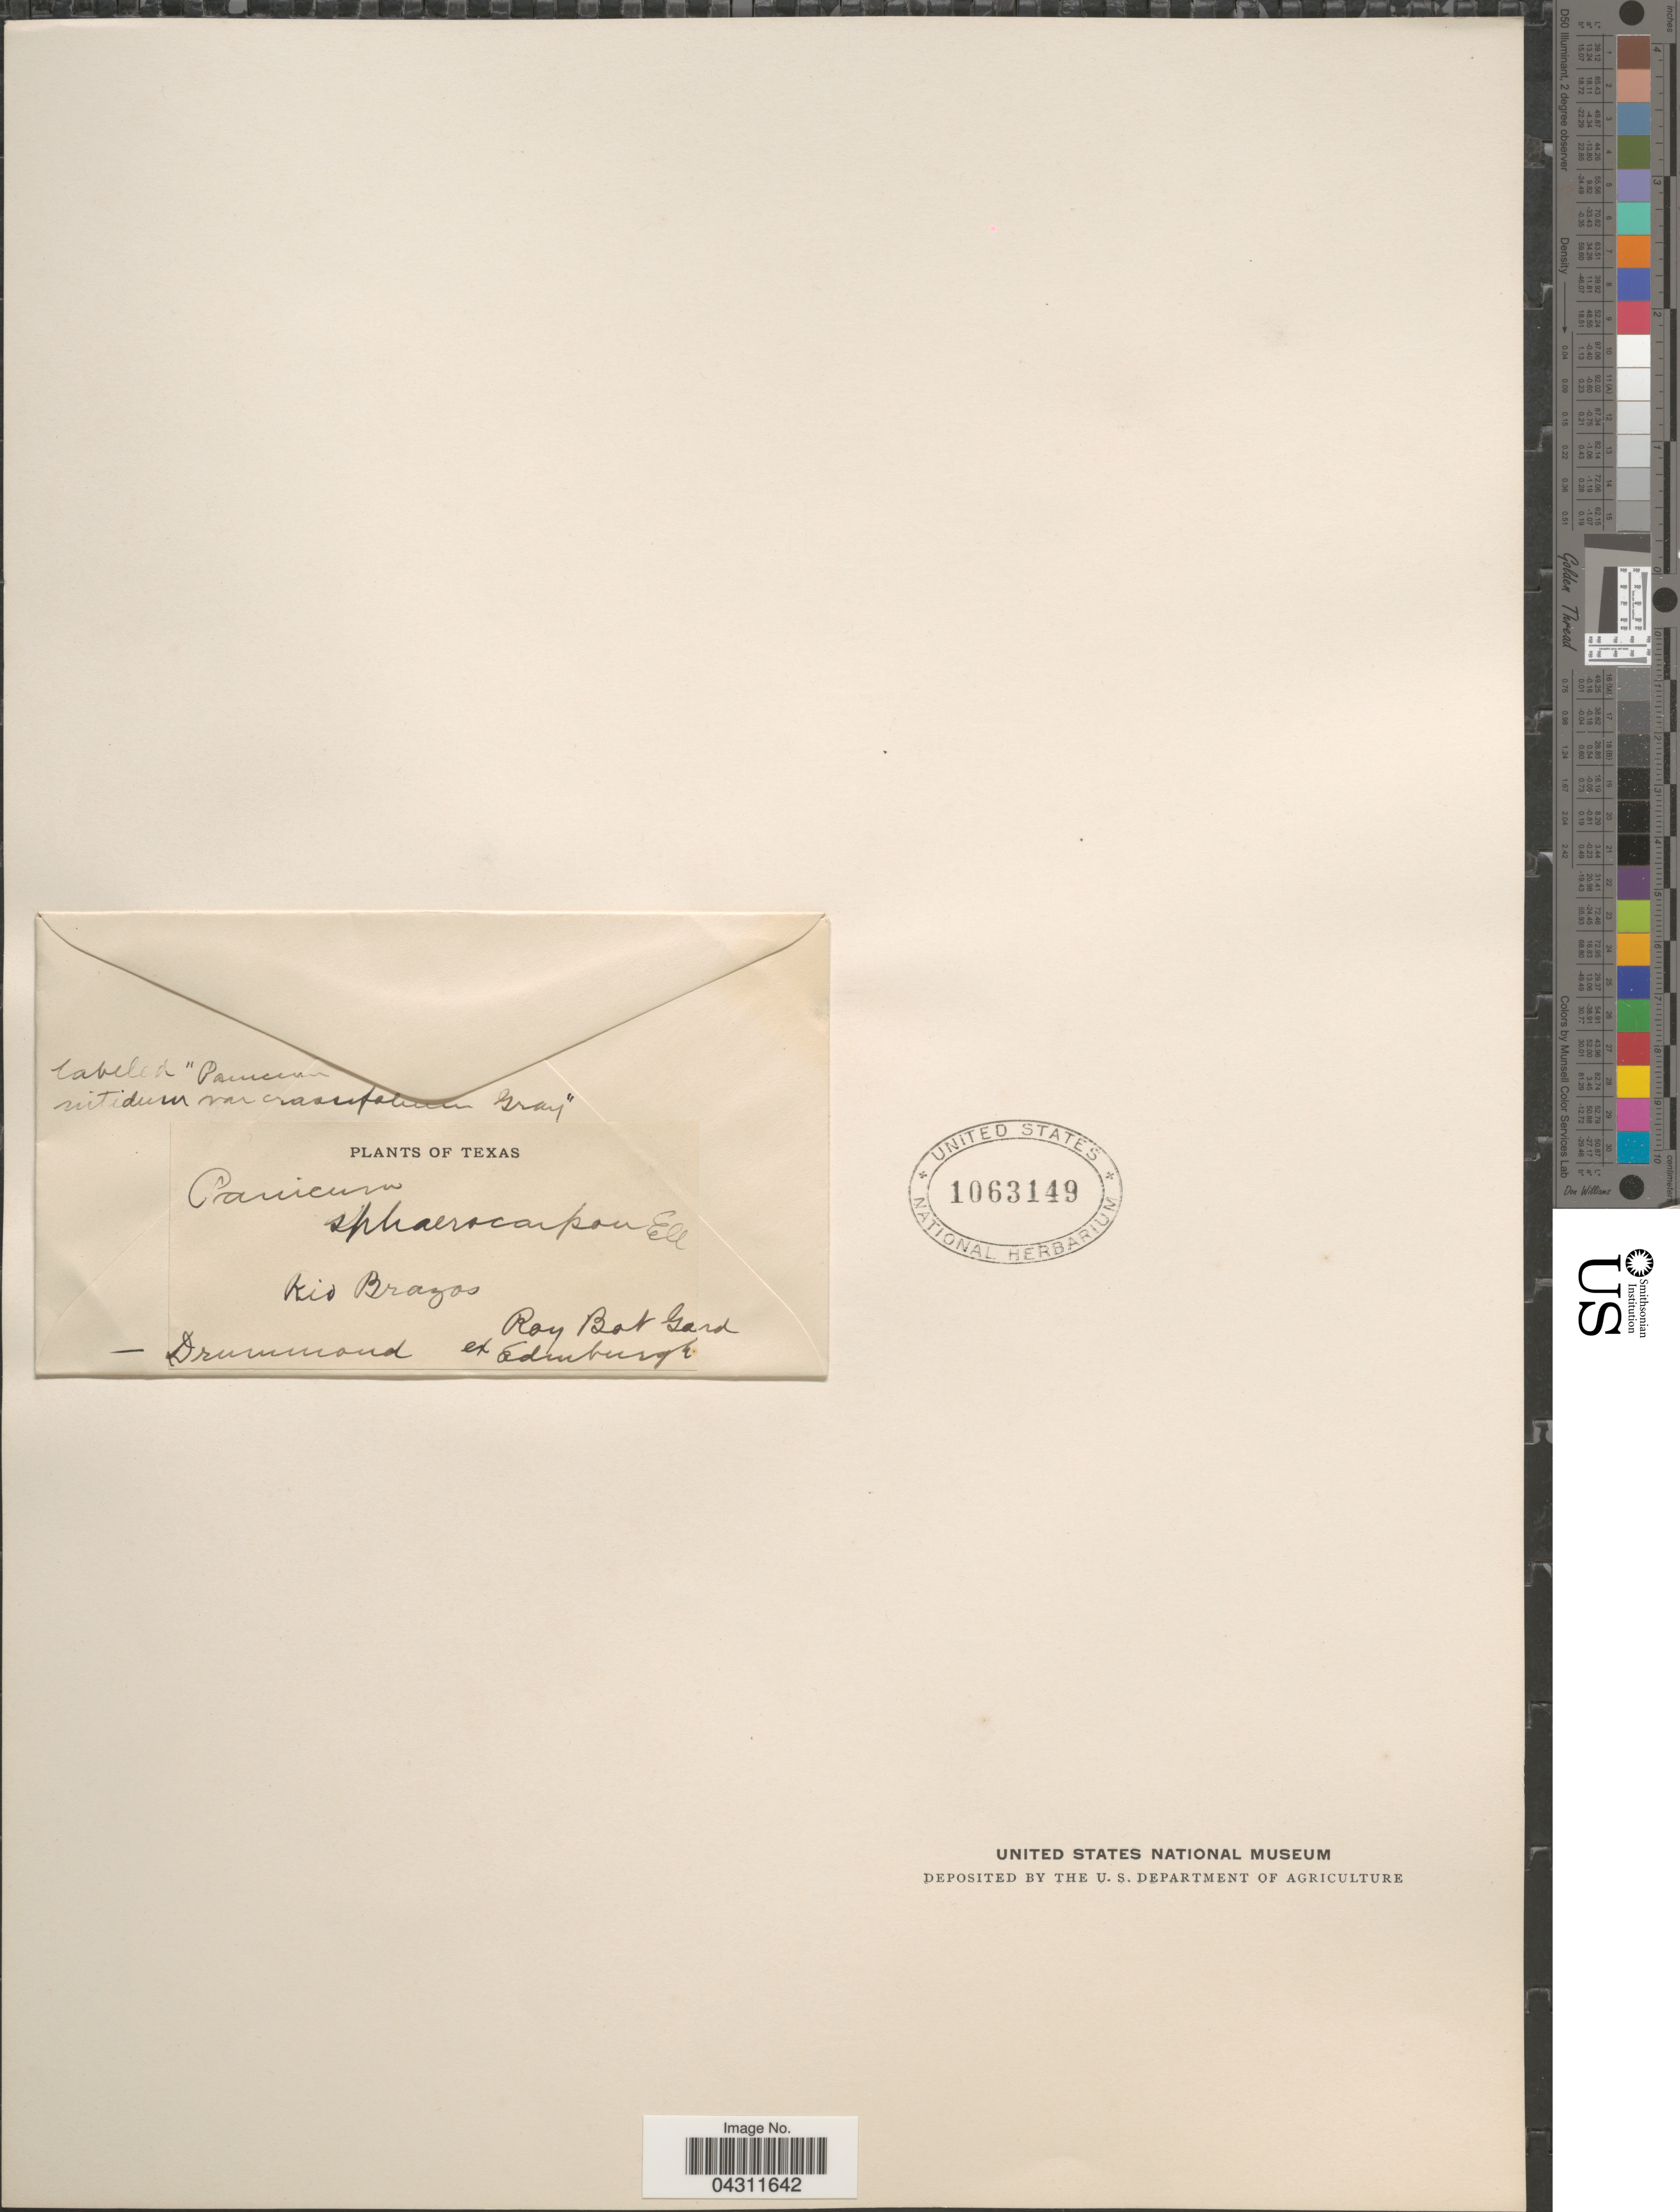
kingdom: Plantae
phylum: Tracheophyta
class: Liliopsida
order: Poales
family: Poaceae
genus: Dichanthelium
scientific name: Dichanthelium strigosum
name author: (Muhl. ex Elliott) Freckmann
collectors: -. Drummond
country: United States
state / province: Texas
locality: Rio Brazos.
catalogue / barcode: US 1063149